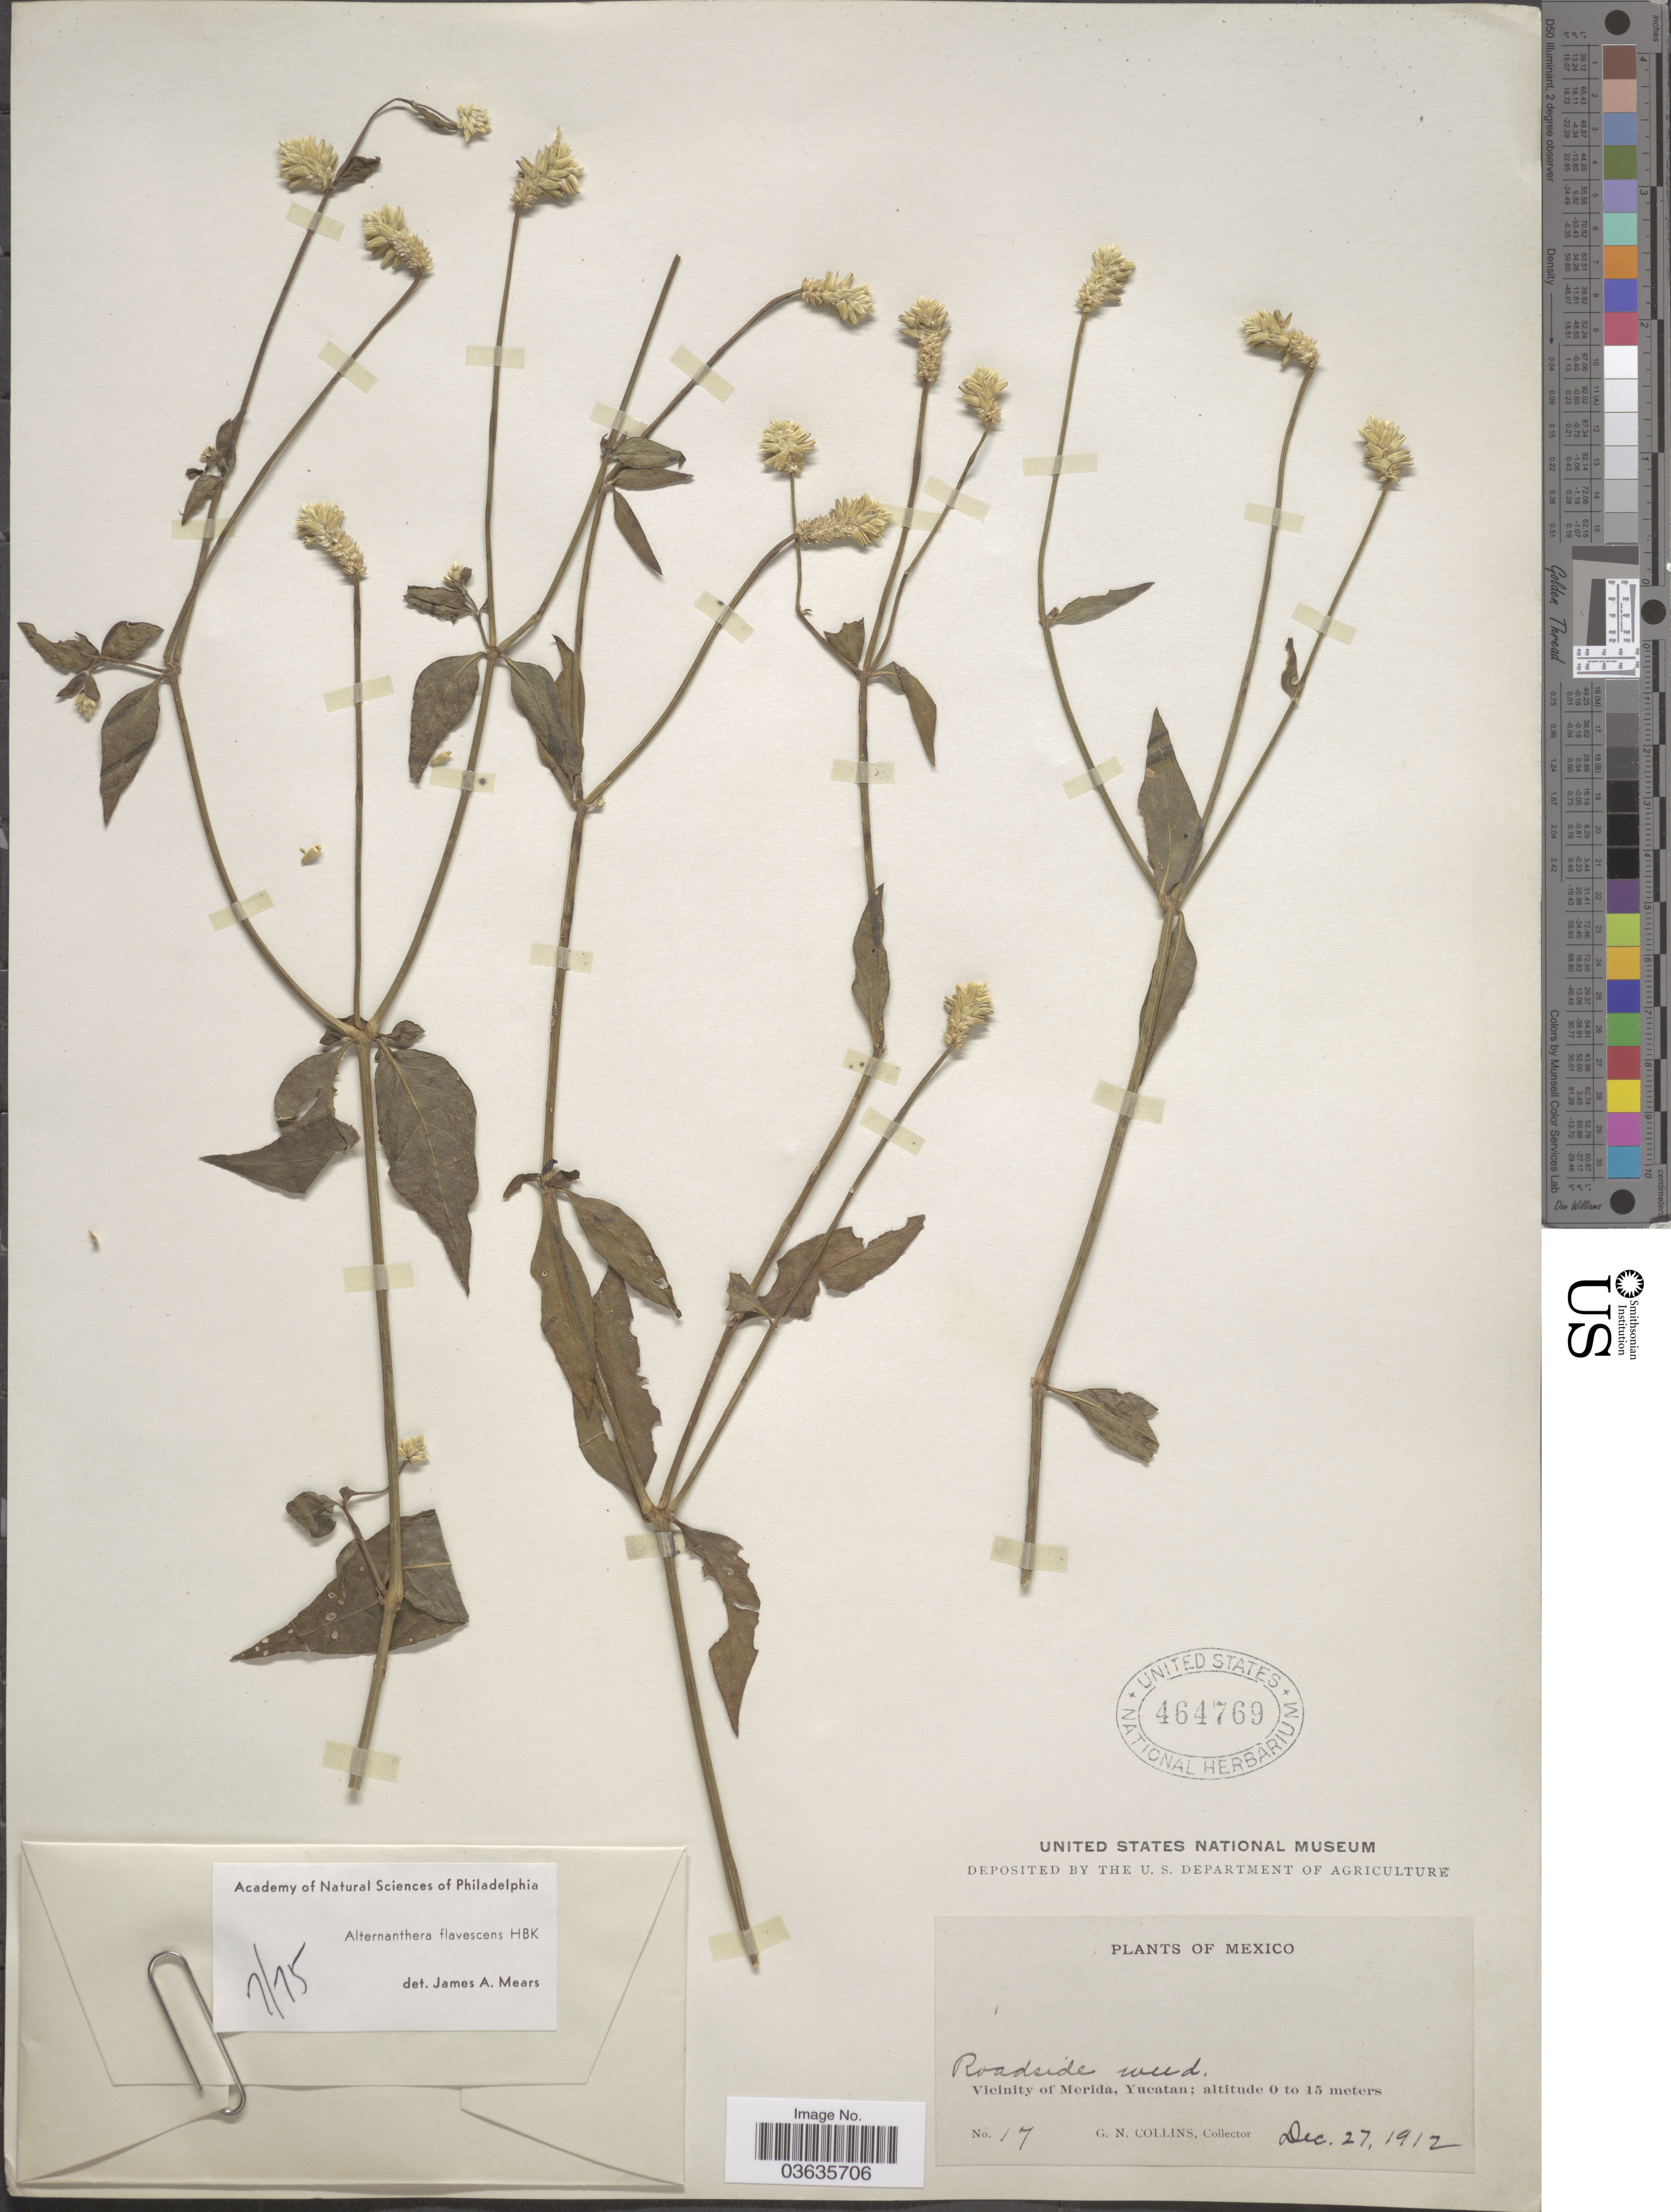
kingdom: Plantae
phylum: Tracheophyta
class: Magnoliopsida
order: Caryophyllales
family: Amaranthaceae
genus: Alternanthera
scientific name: Alternanthera flavescens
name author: Kunth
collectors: G. Collins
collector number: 17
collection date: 1912-12-27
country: Mexico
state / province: Yucatán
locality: Vicinity of Merida.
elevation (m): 0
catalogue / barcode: US 464769